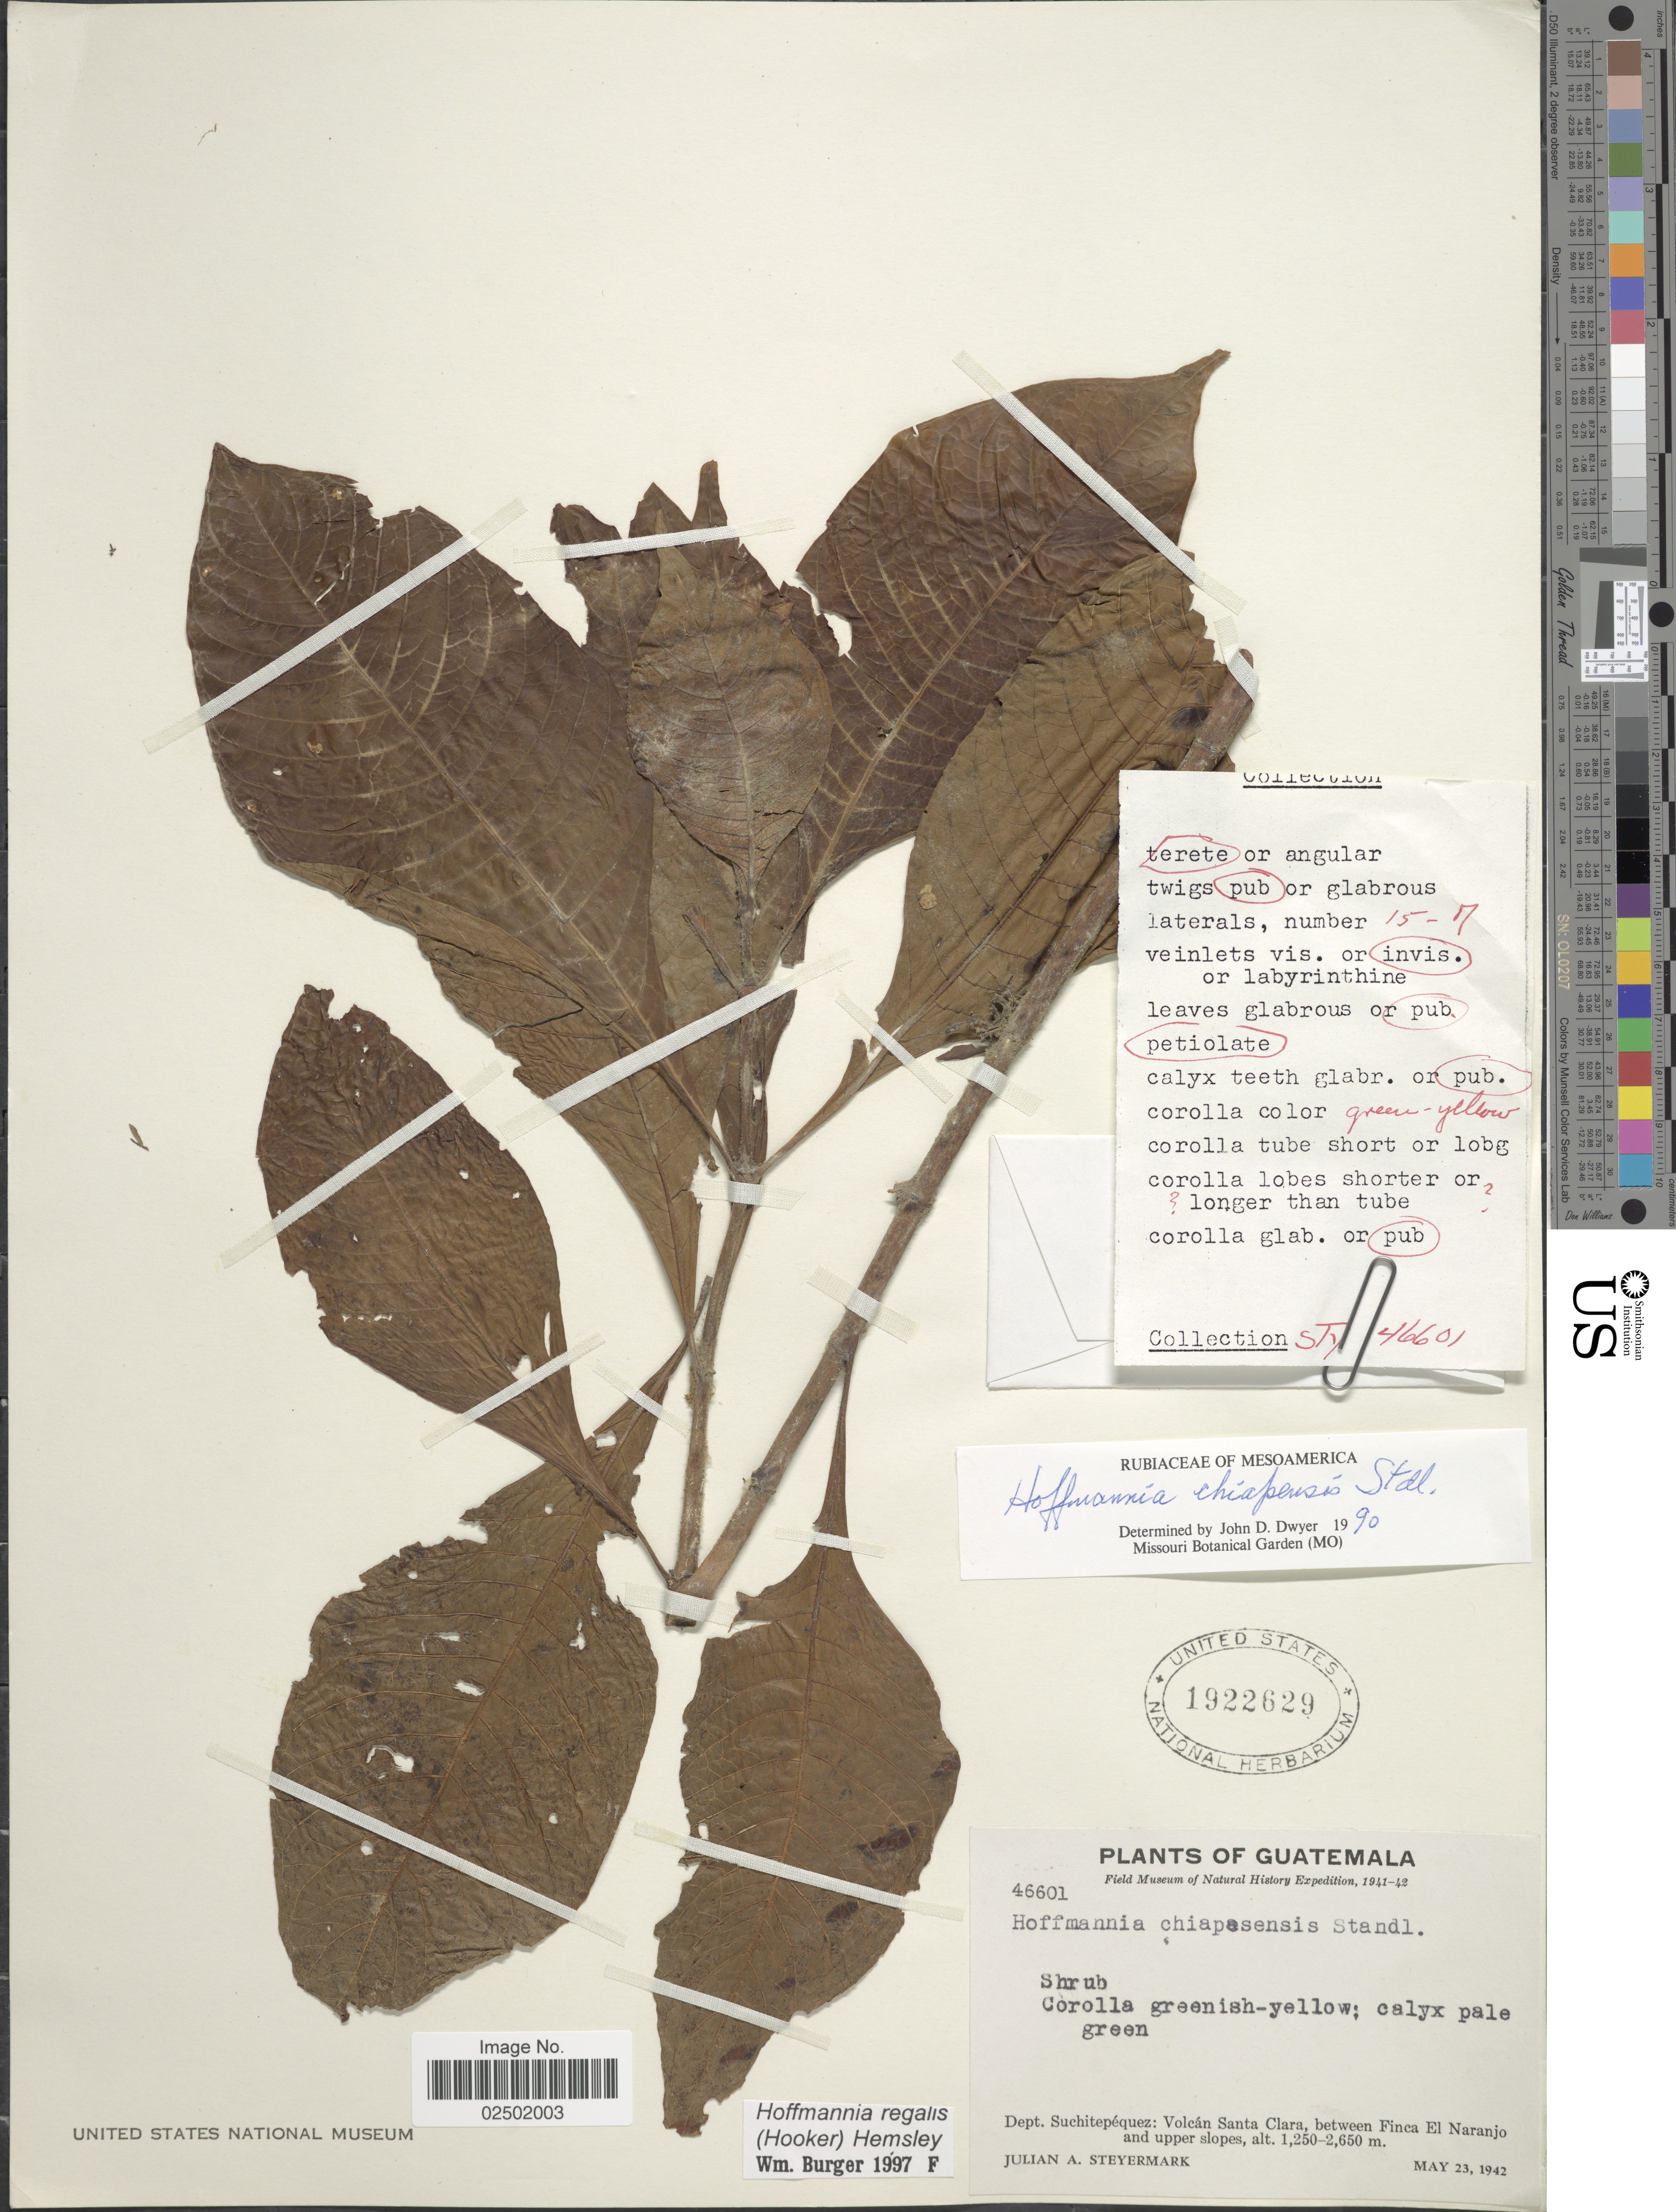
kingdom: Plantae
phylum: Tracheophyta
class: Magnoliopsida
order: Gentianales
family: Rubiaceae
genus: Hoffmannia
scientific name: Hoffmannia regalis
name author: (Hook.) Hemsl.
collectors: J. Steyermark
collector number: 46601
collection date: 1942-05-23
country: Guatemala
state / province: Suchitepéquez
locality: Volcan Santa Clara, between Finca El Naranjo and upper slopes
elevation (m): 1250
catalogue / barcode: US 1922629